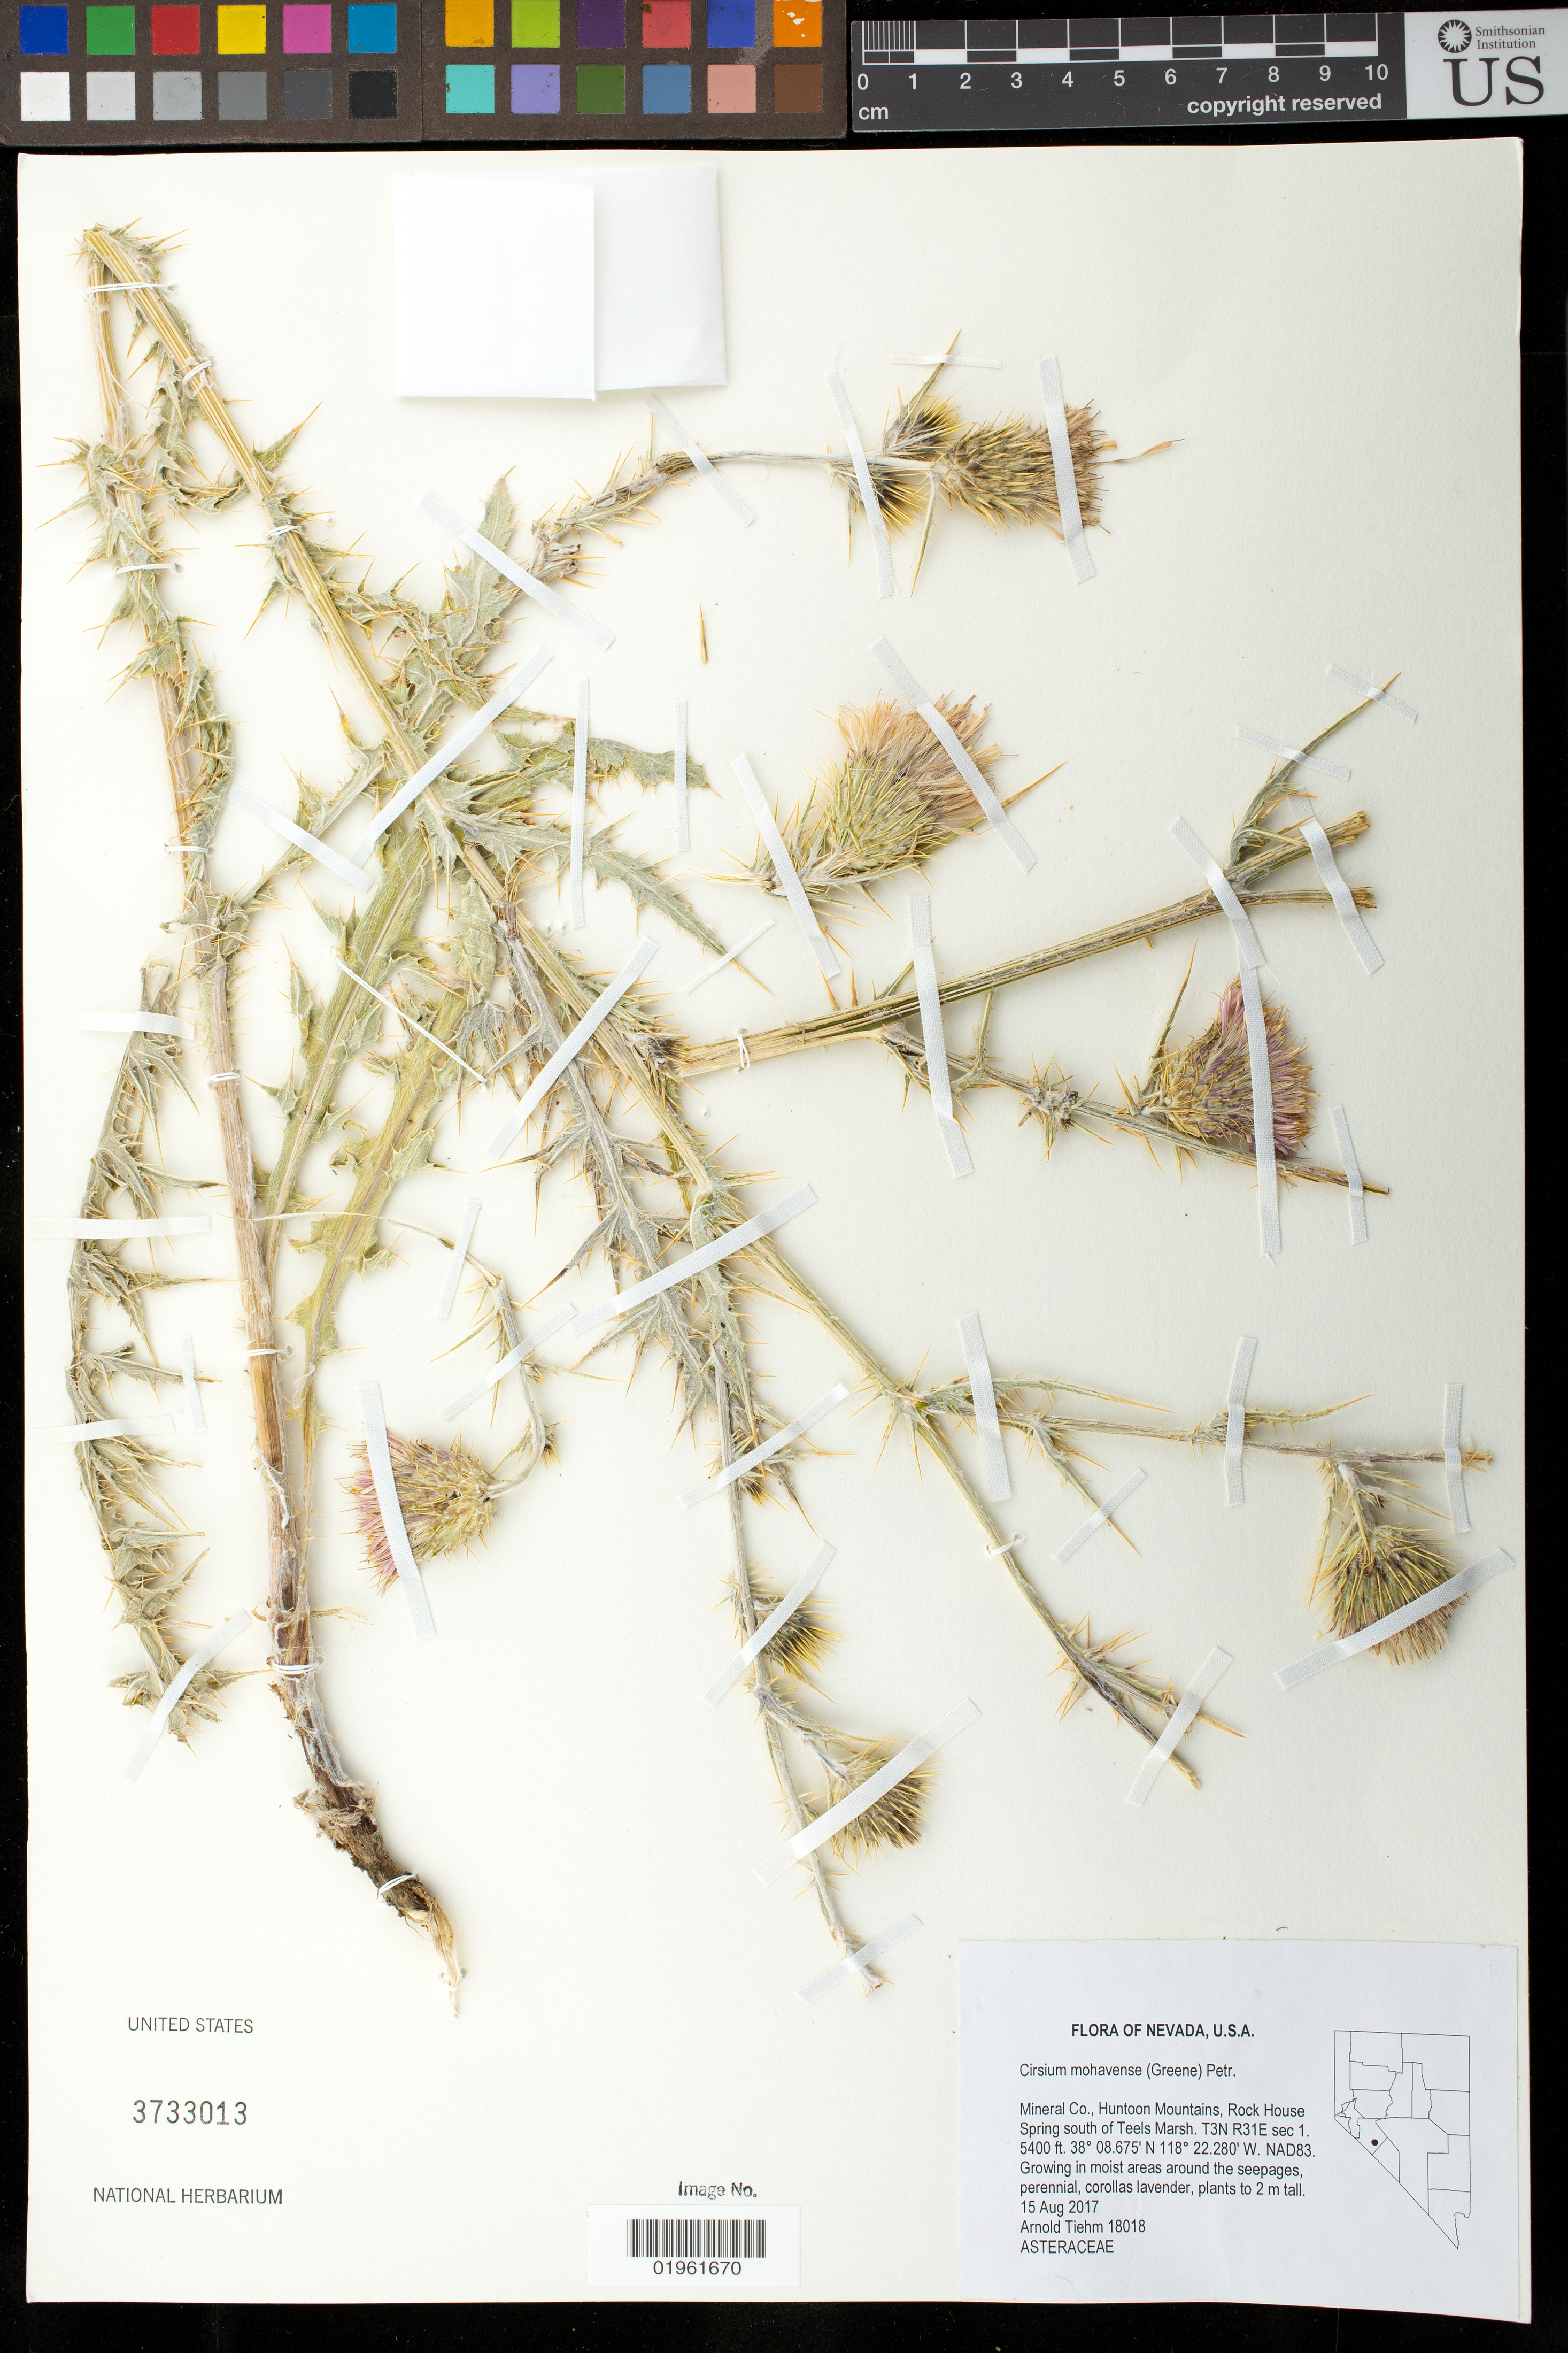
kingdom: Plantae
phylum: Tracheophyta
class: Magnoliopsida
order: Asterales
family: Asteraceae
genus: Cirsium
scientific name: Cirsium mohavense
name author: (Greene) Petr.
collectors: A. Tiehm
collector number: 18018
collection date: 2017-08-15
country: United States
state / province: Nevada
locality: Mineral Co., Huntoon Mountains, Rock House Spring south of Teels Marsh.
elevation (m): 1646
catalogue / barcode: US 3733013